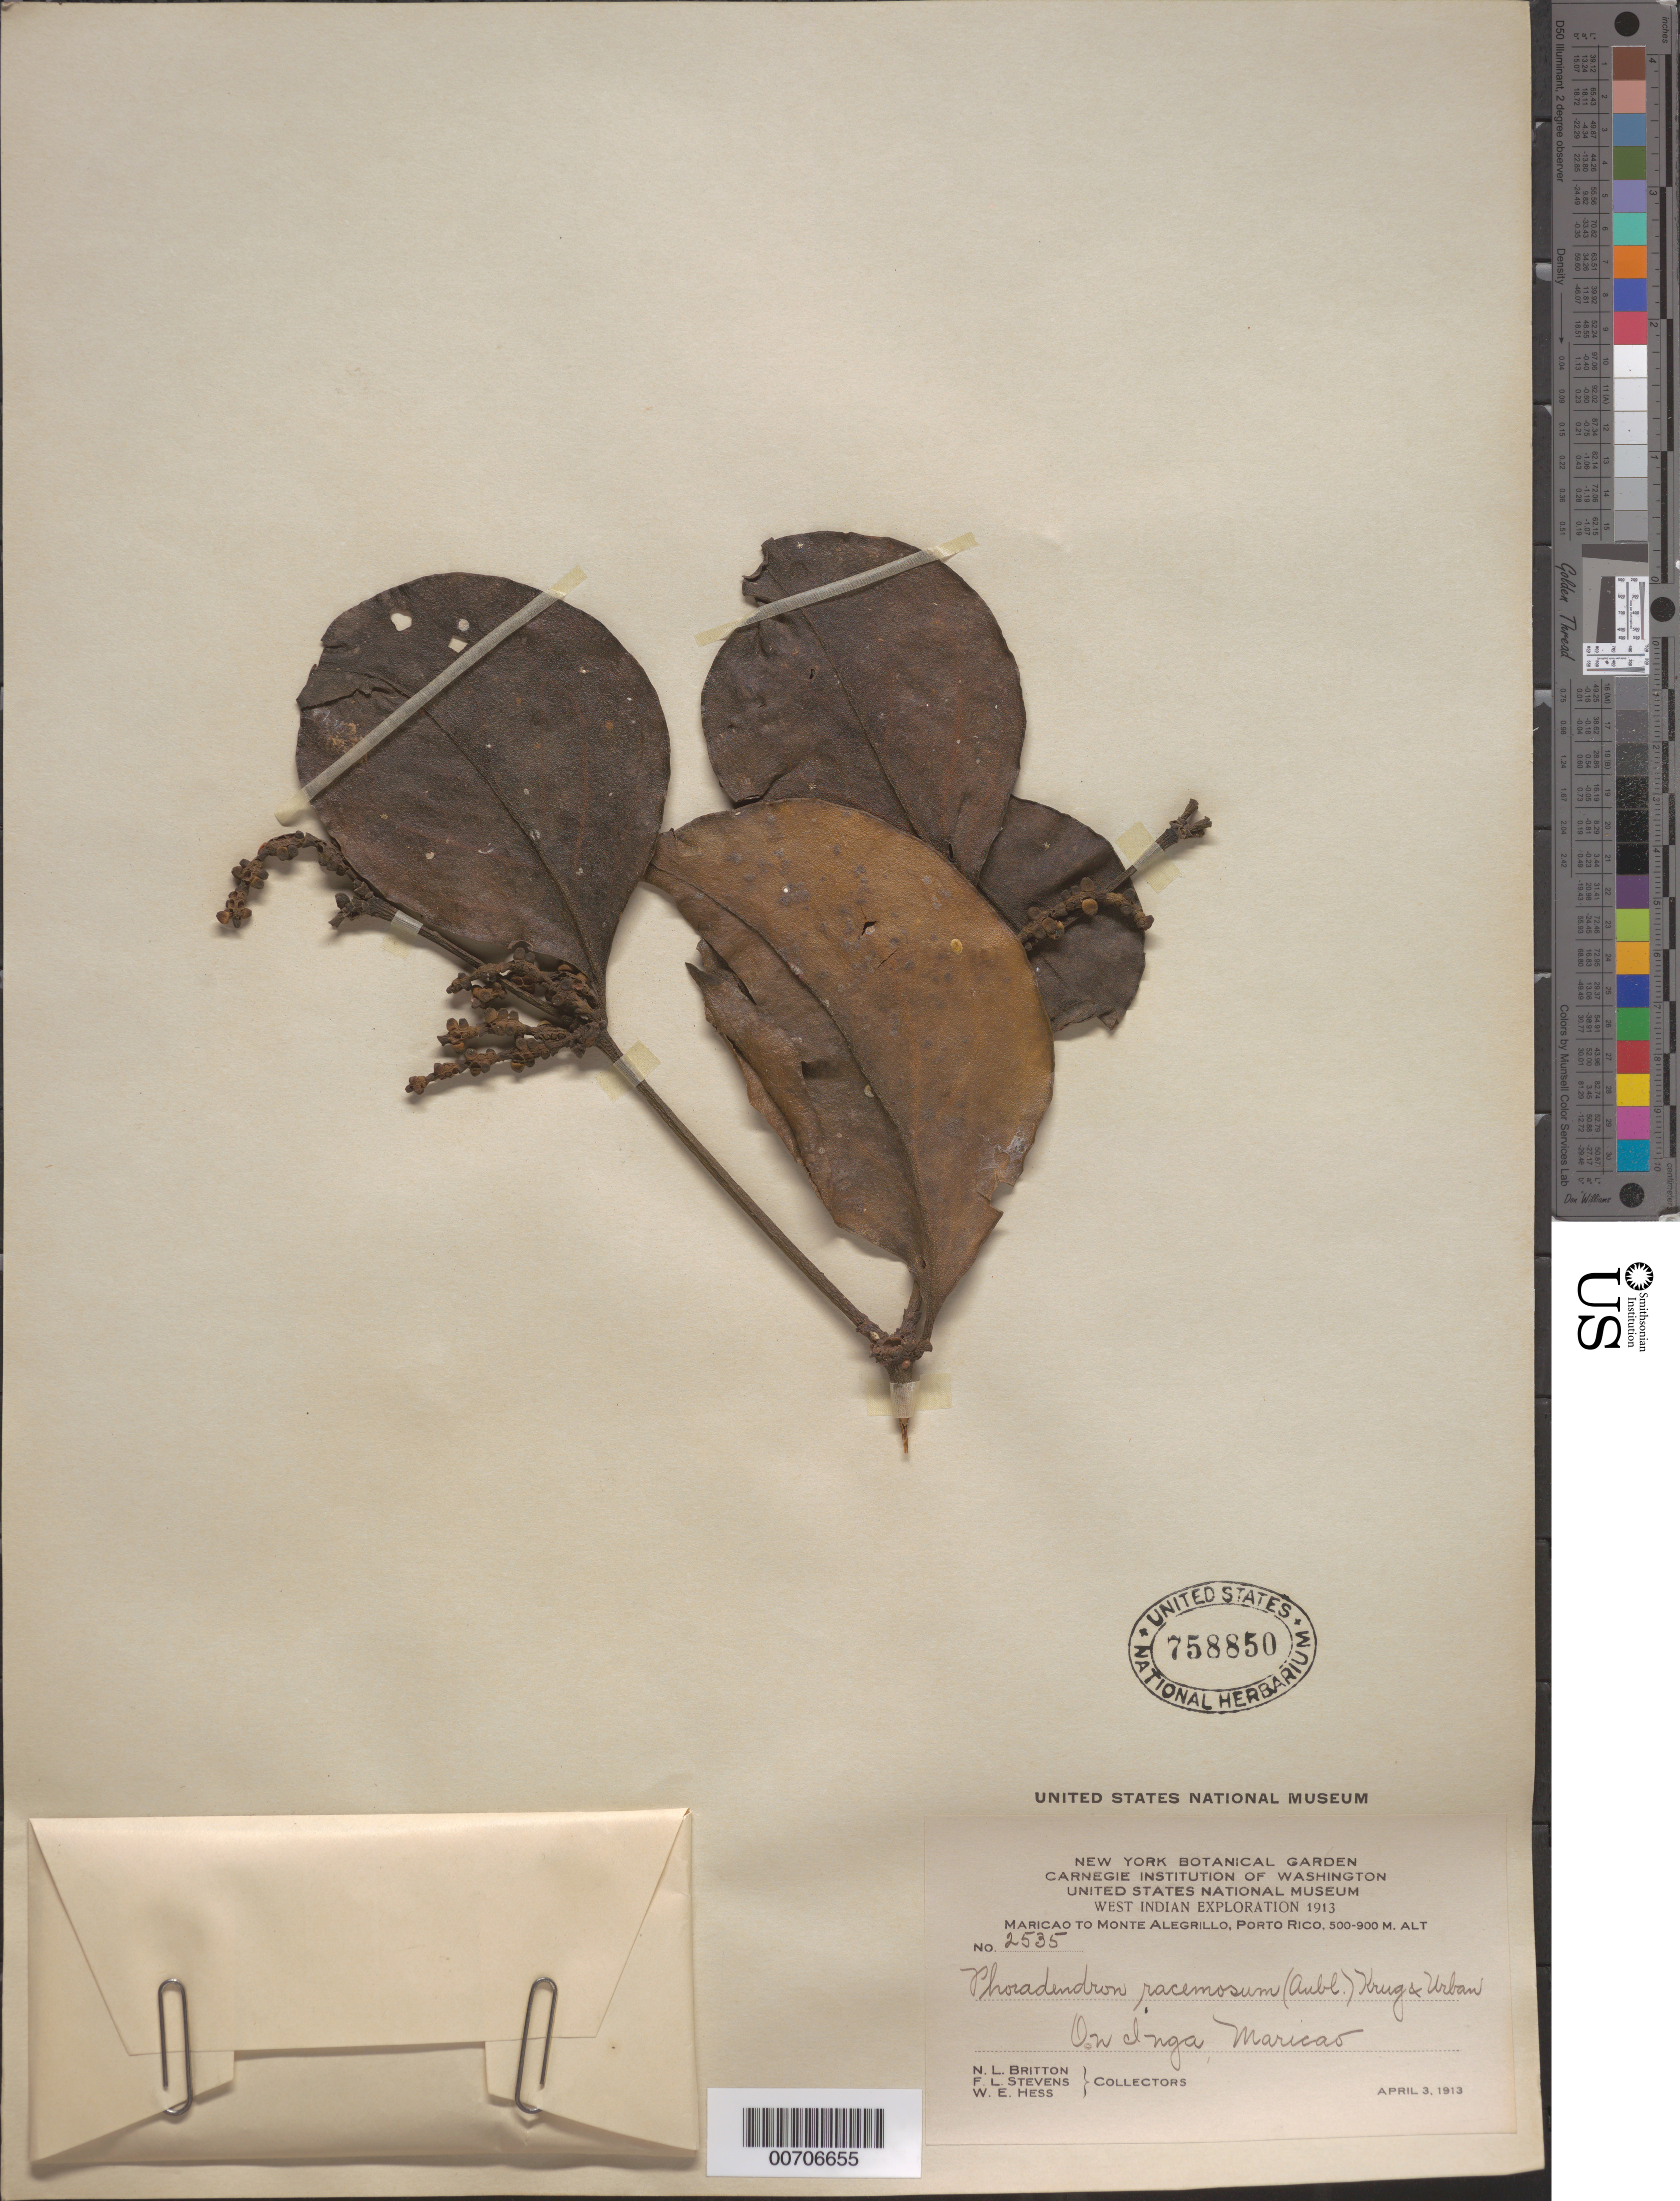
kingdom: Plantae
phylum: Tracheophyta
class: Magnoliopsida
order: Santalales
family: Viscaceae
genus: Phoradendron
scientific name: Phoradendron racemosum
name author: (Aubl.) Krug & Urb.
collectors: N. Britton, F. L. Stevens & W. Hess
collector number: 2535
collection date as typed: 03 Apr 1913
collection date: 1913-04-03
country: Puerto Rico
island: Greater Antilles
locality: Maricao to Monte Alegrillo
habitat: On Inga, Maricao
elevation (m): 500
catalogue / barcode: US 758850